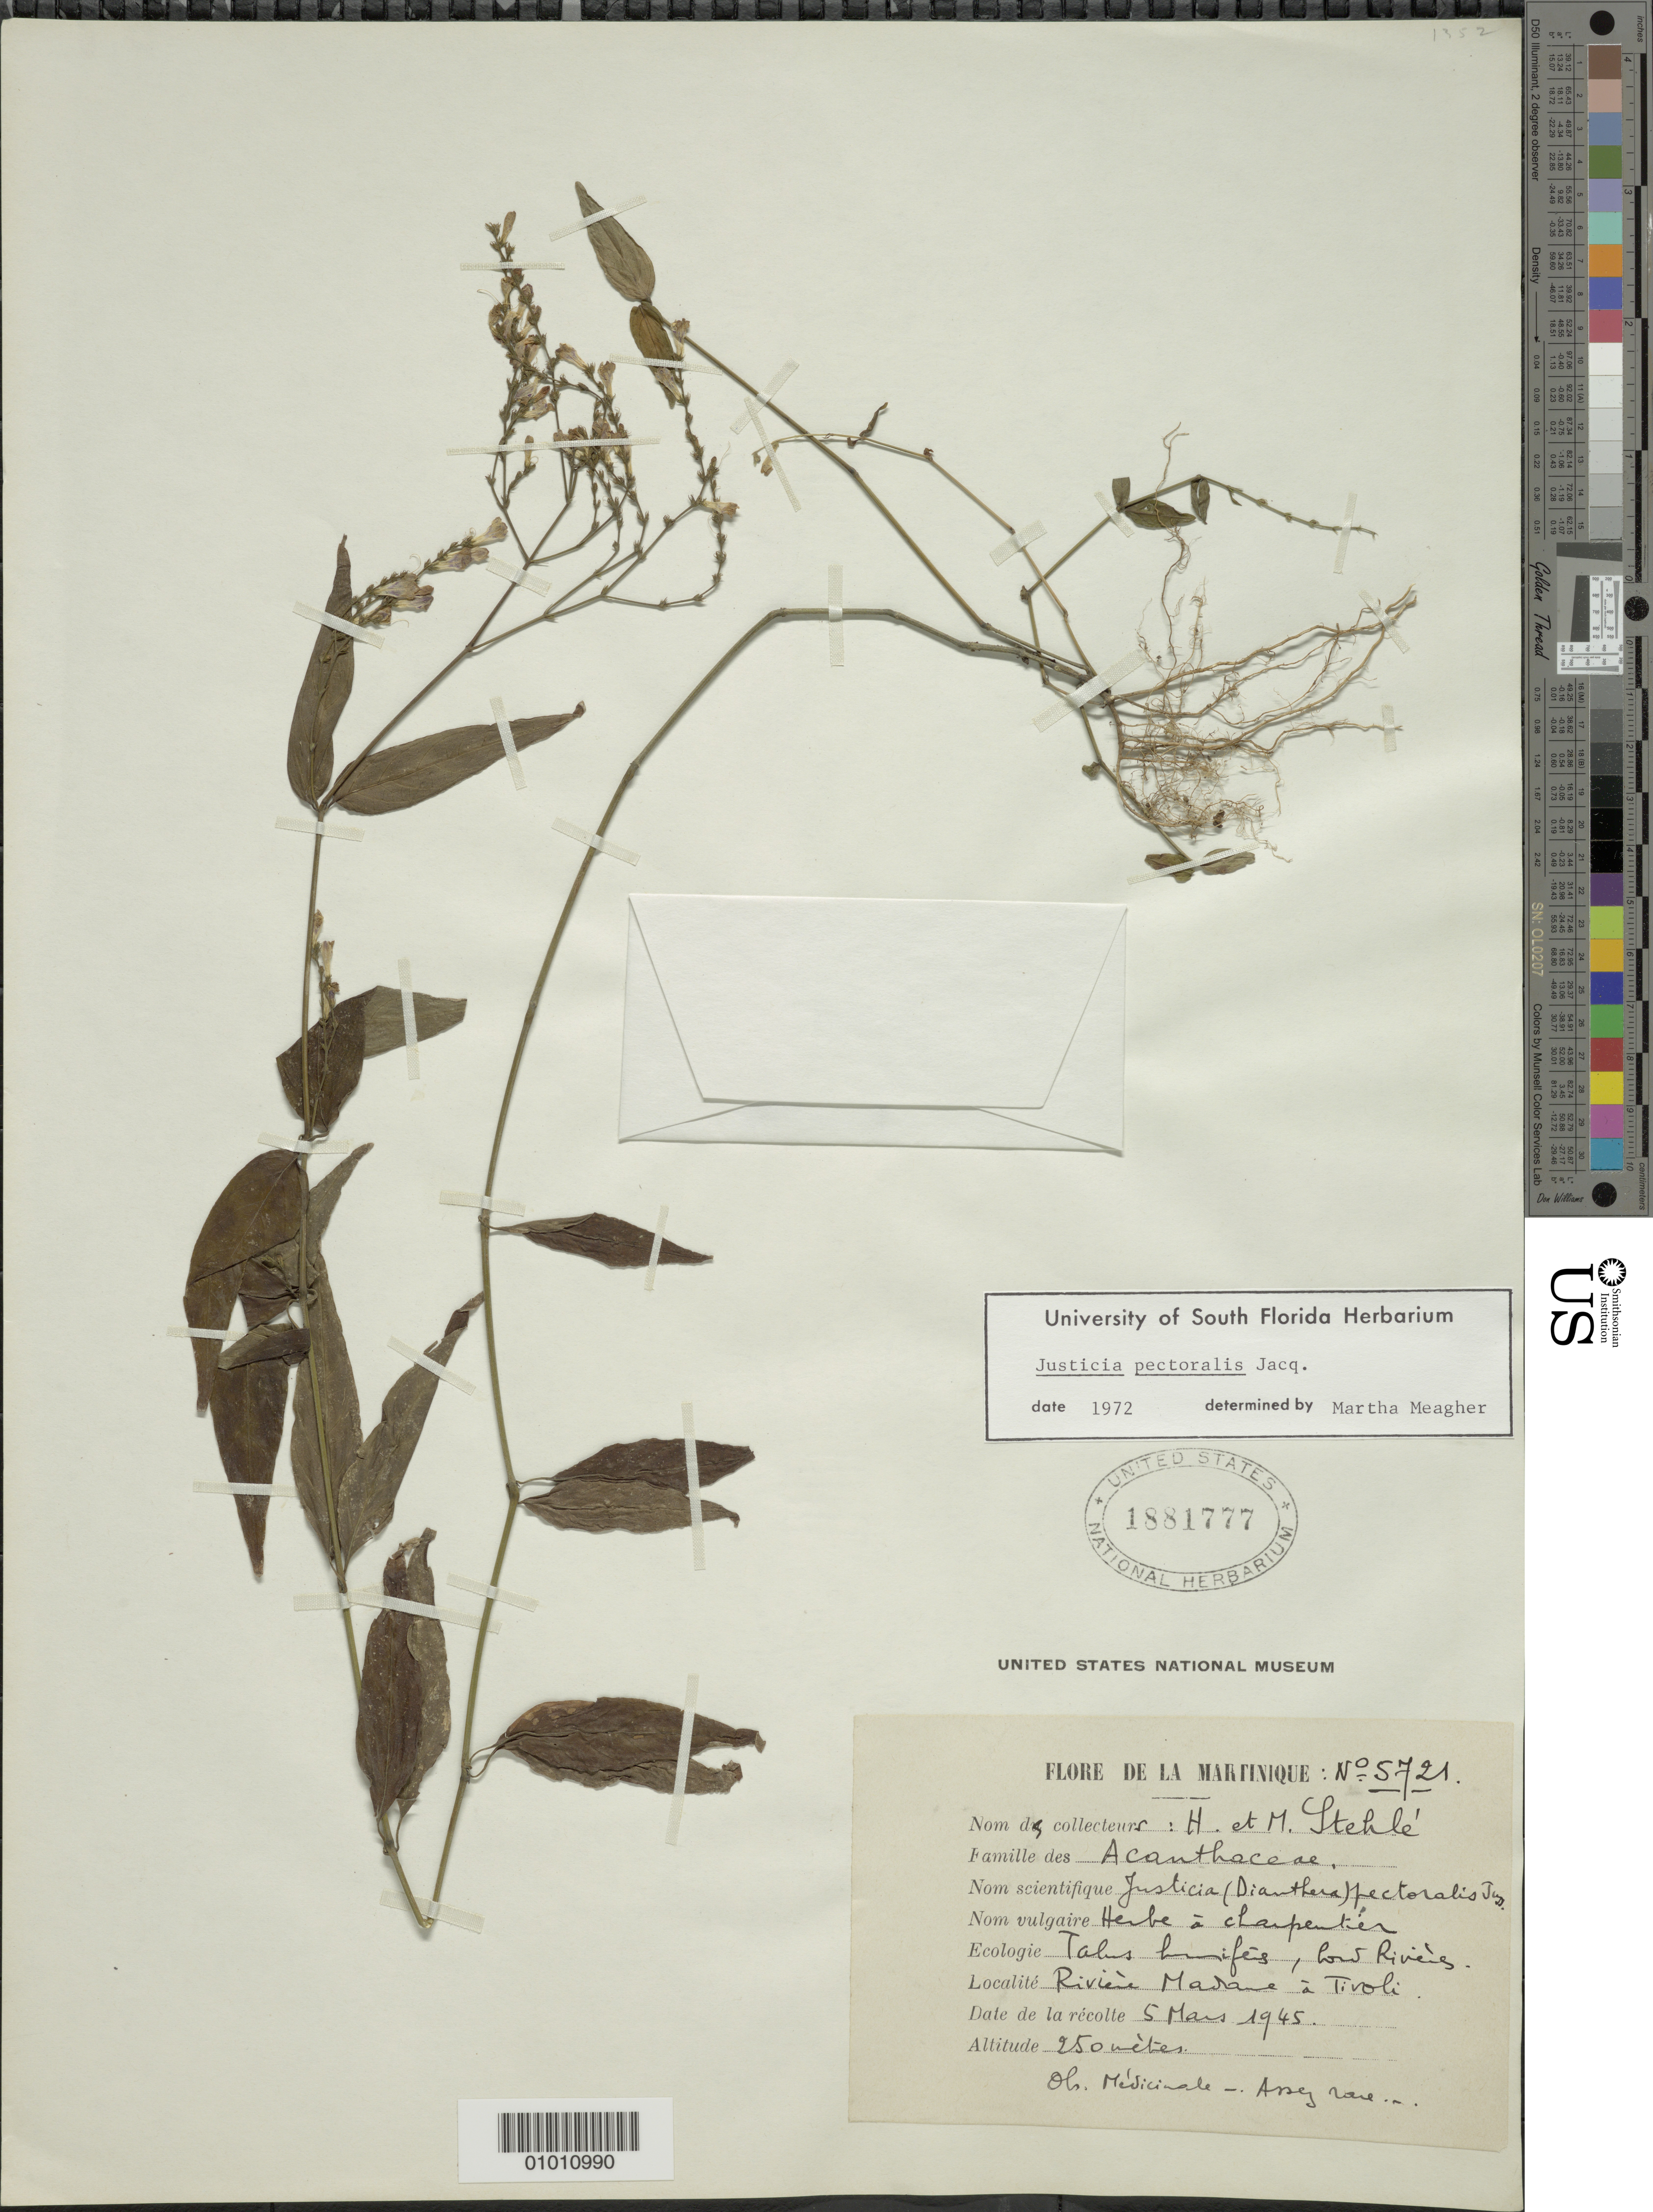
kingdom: Plantae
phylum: Tracheophyta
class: Magnoliopsida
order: Lamiales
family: Acanthaceae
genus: Justicia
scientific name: Justicia pectoralis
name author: Jacq.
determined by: Meagher, M.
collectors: H. Stehlé & M. Stehlé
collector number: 5721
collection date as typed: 05 Mar 1945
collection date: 1945-03-05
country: Martinique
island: Martinique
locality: Riv. Madame à Tivoli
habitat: Tailles humifés, rivières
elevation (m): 250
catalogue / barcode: US 1881777